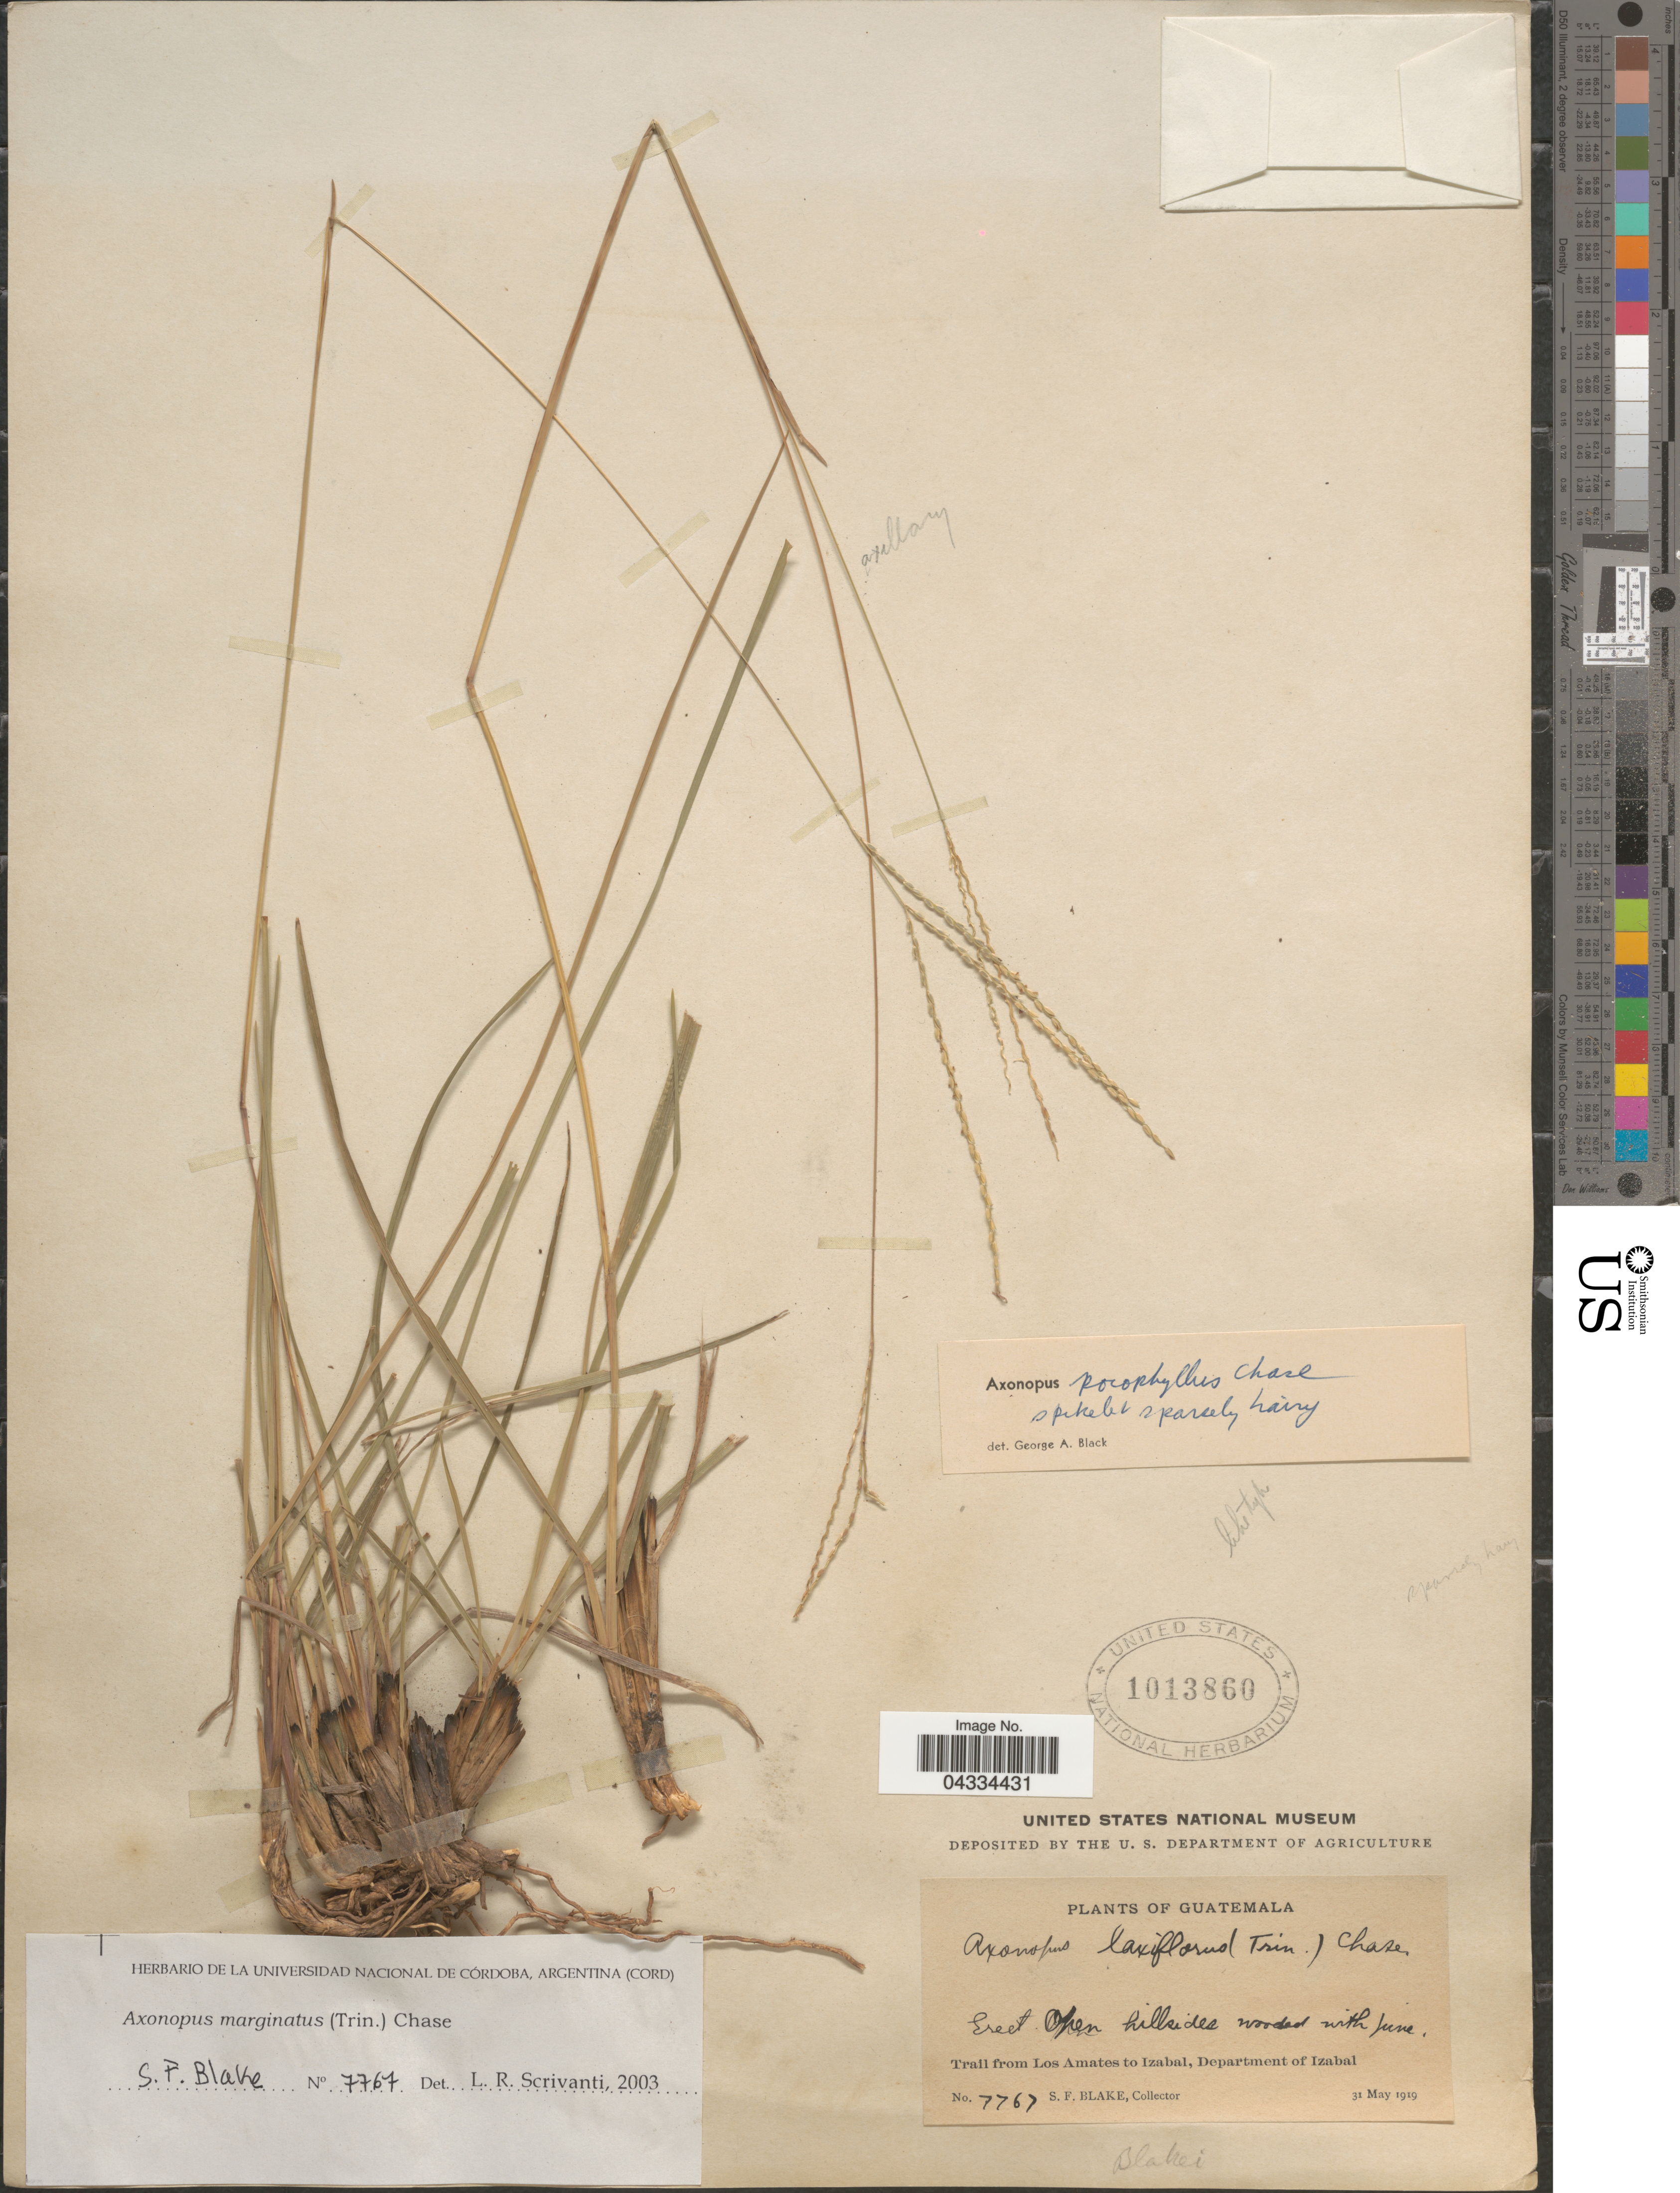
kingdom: Plantae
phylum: Tracheophyta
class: Liliopsida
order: Poales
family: Poaceae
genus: Axonopus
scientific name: Axonopus marginatus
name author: (Trin.) Chase ex Hitchc.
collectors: S. Blake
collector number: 7767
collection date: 1919-05-31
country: Guatemala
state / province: Izabal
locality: Trail from Los Amates to Izabal, Department of Izabal.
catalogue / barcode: US 1013860